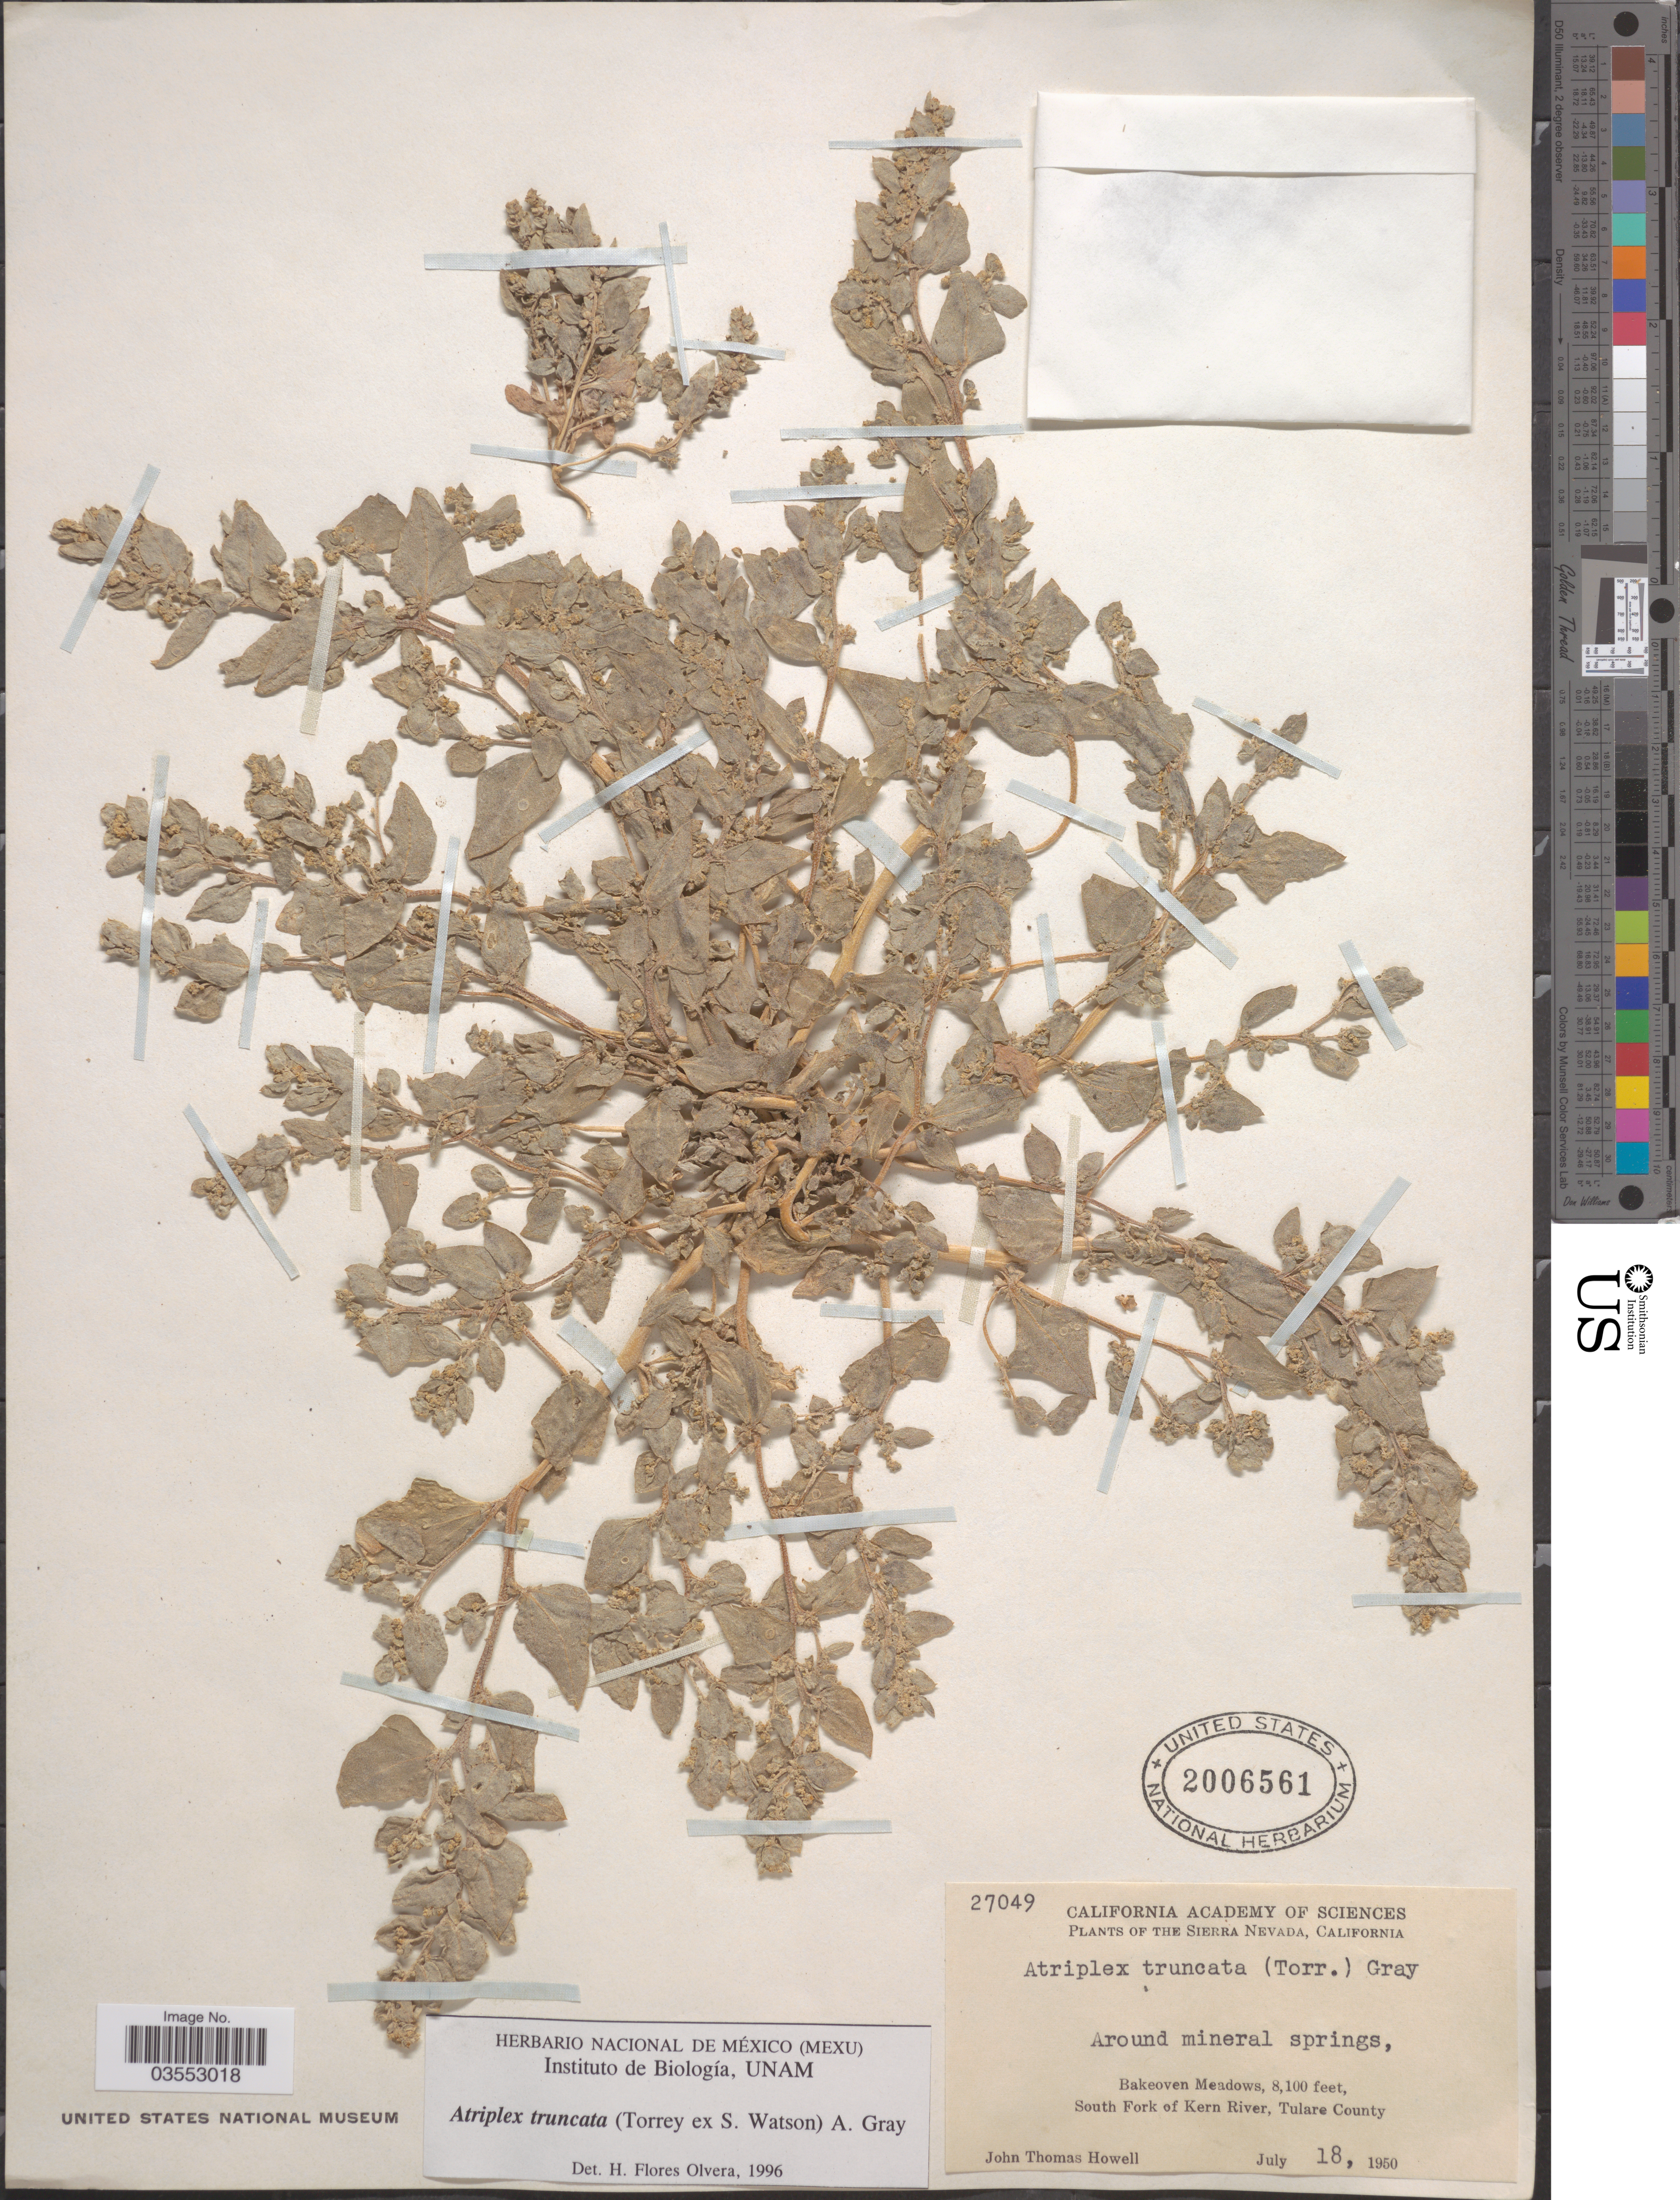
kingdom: Plantae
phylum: Tracheophyta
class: Magnoliopsida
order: Caryophyllales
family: Amaranthaceae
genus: Atriplex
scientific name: Atriplex truncata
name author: (Torr. ex S. Watson) A. Gray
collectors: J. T. Howell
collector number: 27049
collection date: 1950-07-18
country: United States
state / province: California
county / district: Tulare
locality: The Sierra Nevada. Bakeoven Meadows. South Fork of Kern River, Tulare County.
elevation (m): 2469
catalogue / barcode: US 2006561